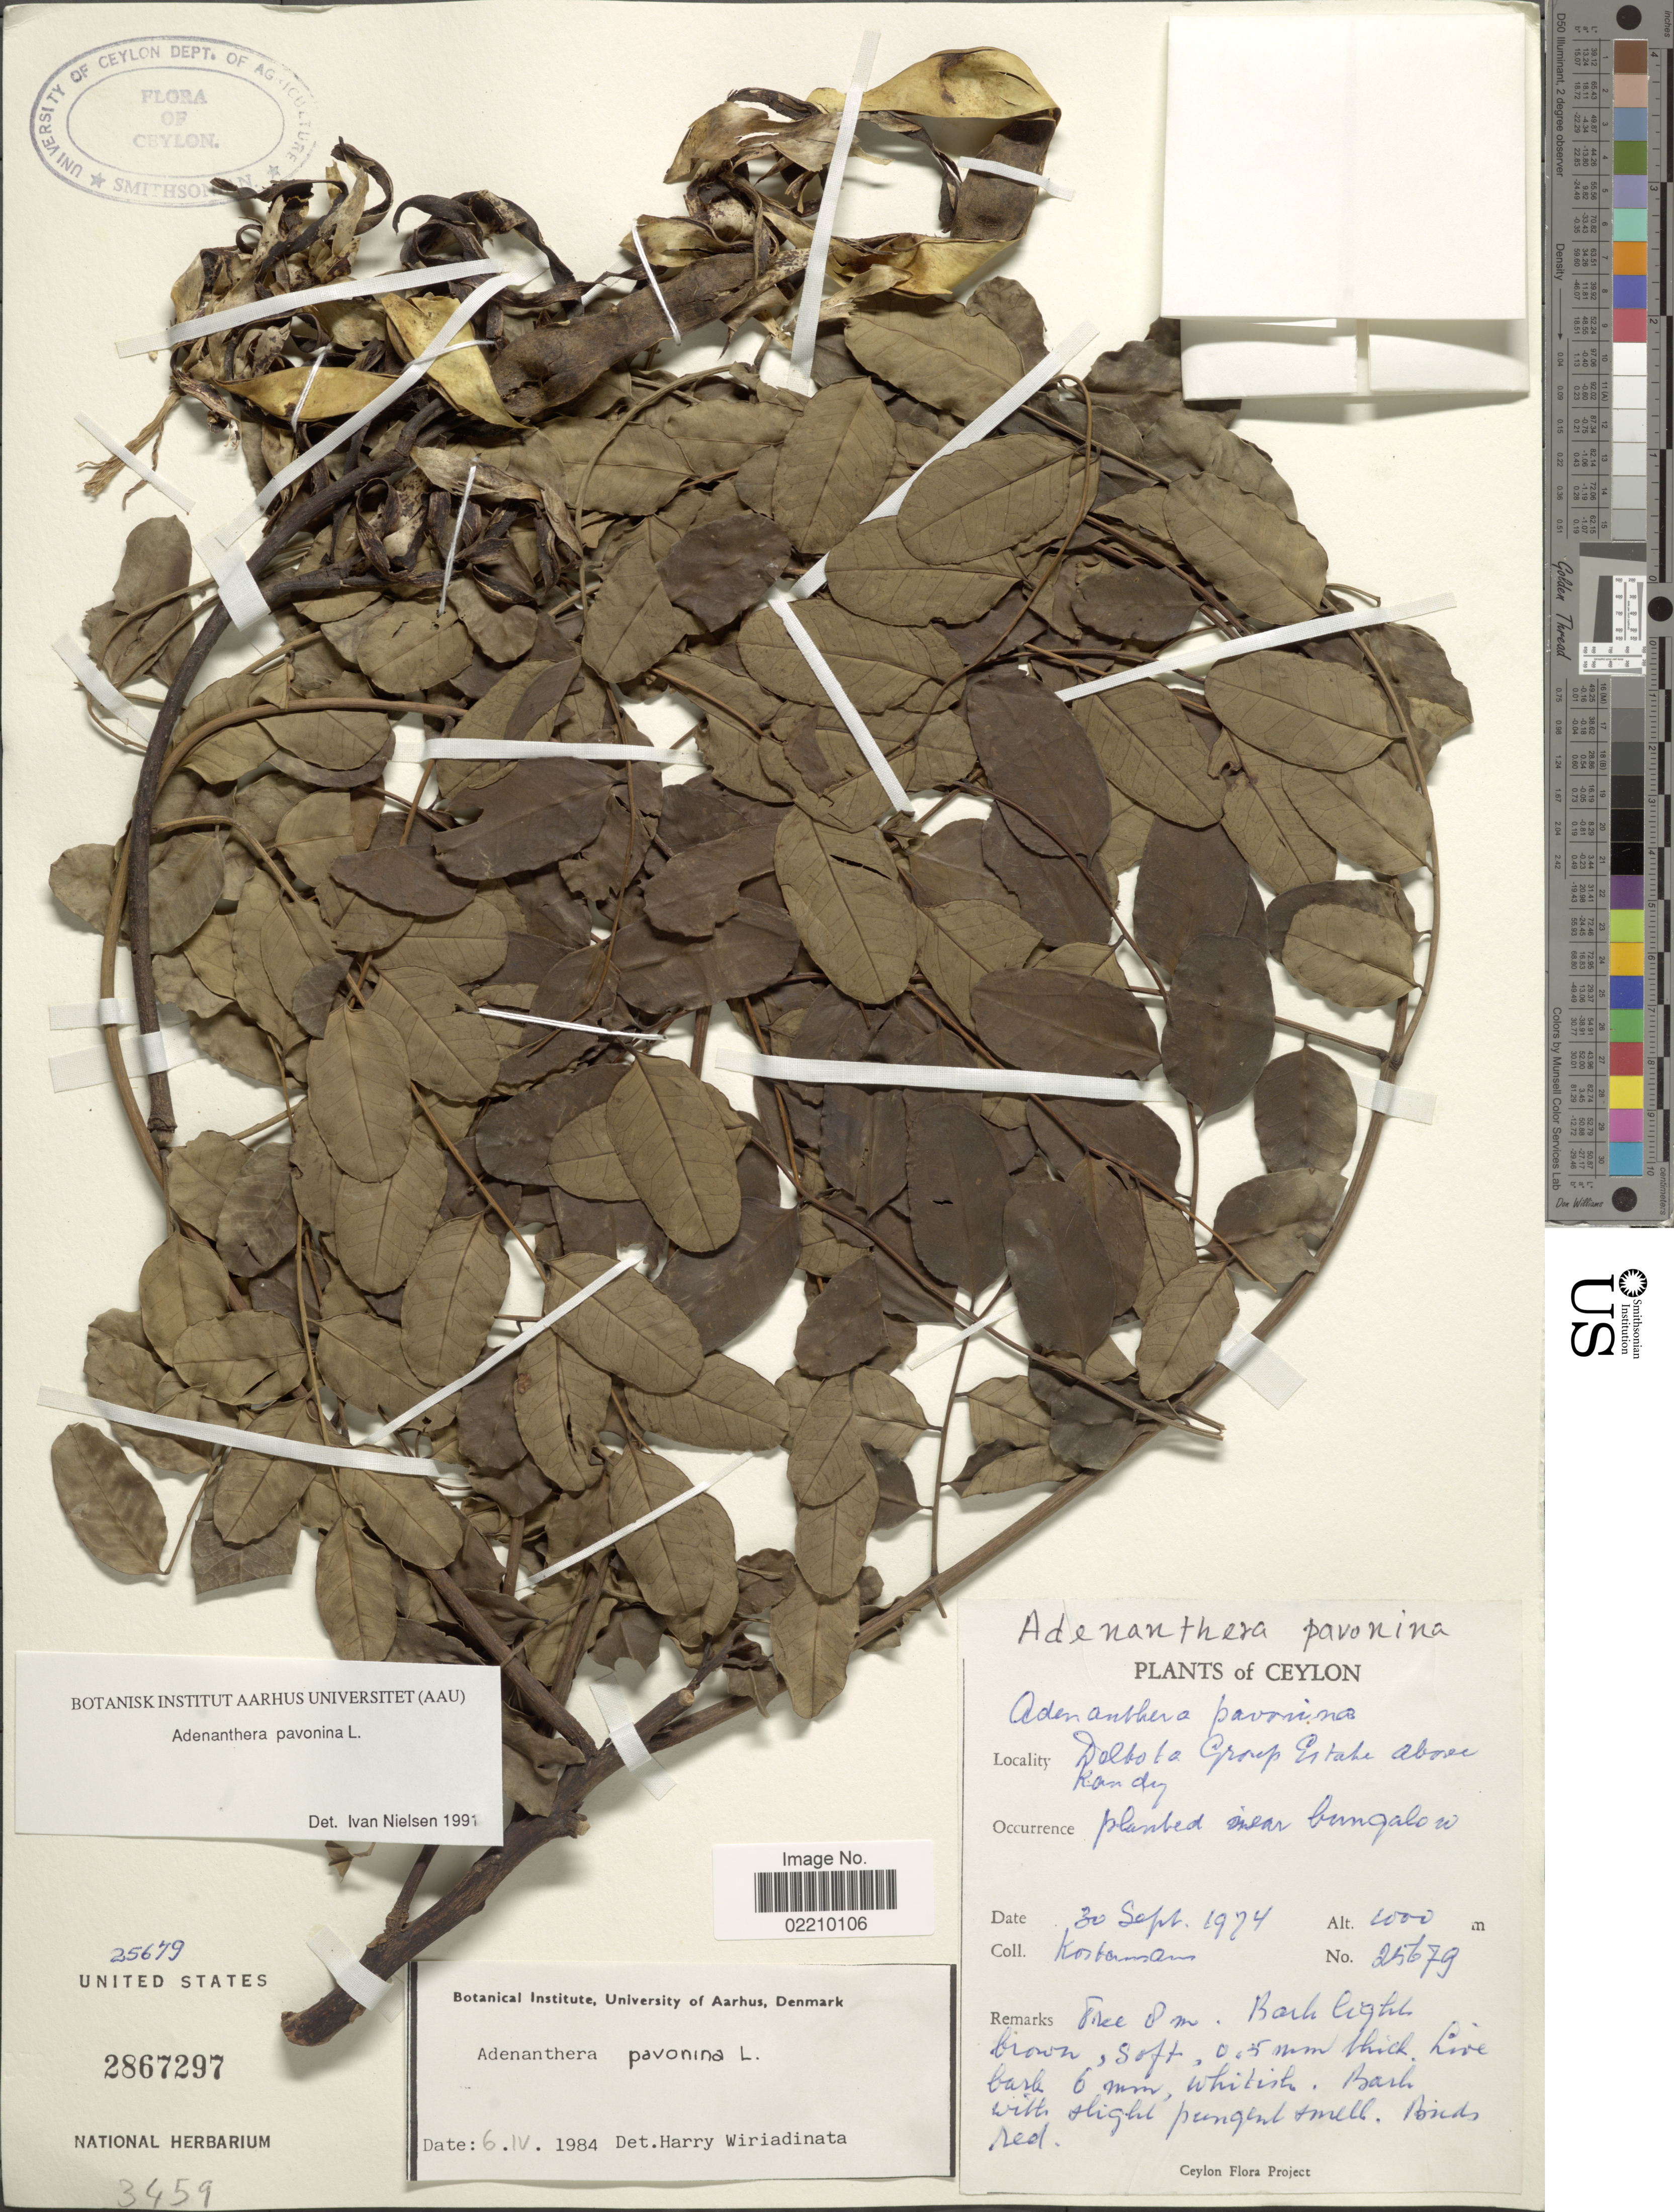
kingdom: Plantae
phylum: Tracheophyta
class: Magnoliopsida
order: Fabales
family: Fabaceae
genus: Adenanthera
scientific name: Adenanthera pavonina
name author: L.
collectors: A. J. G. Kostermans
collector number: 25679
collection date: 1974-09-30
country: Sri Lanka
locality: Ceylon, Delbota Group Estate above Randery [interpreted]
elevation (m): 1000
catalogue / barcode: US 2867297